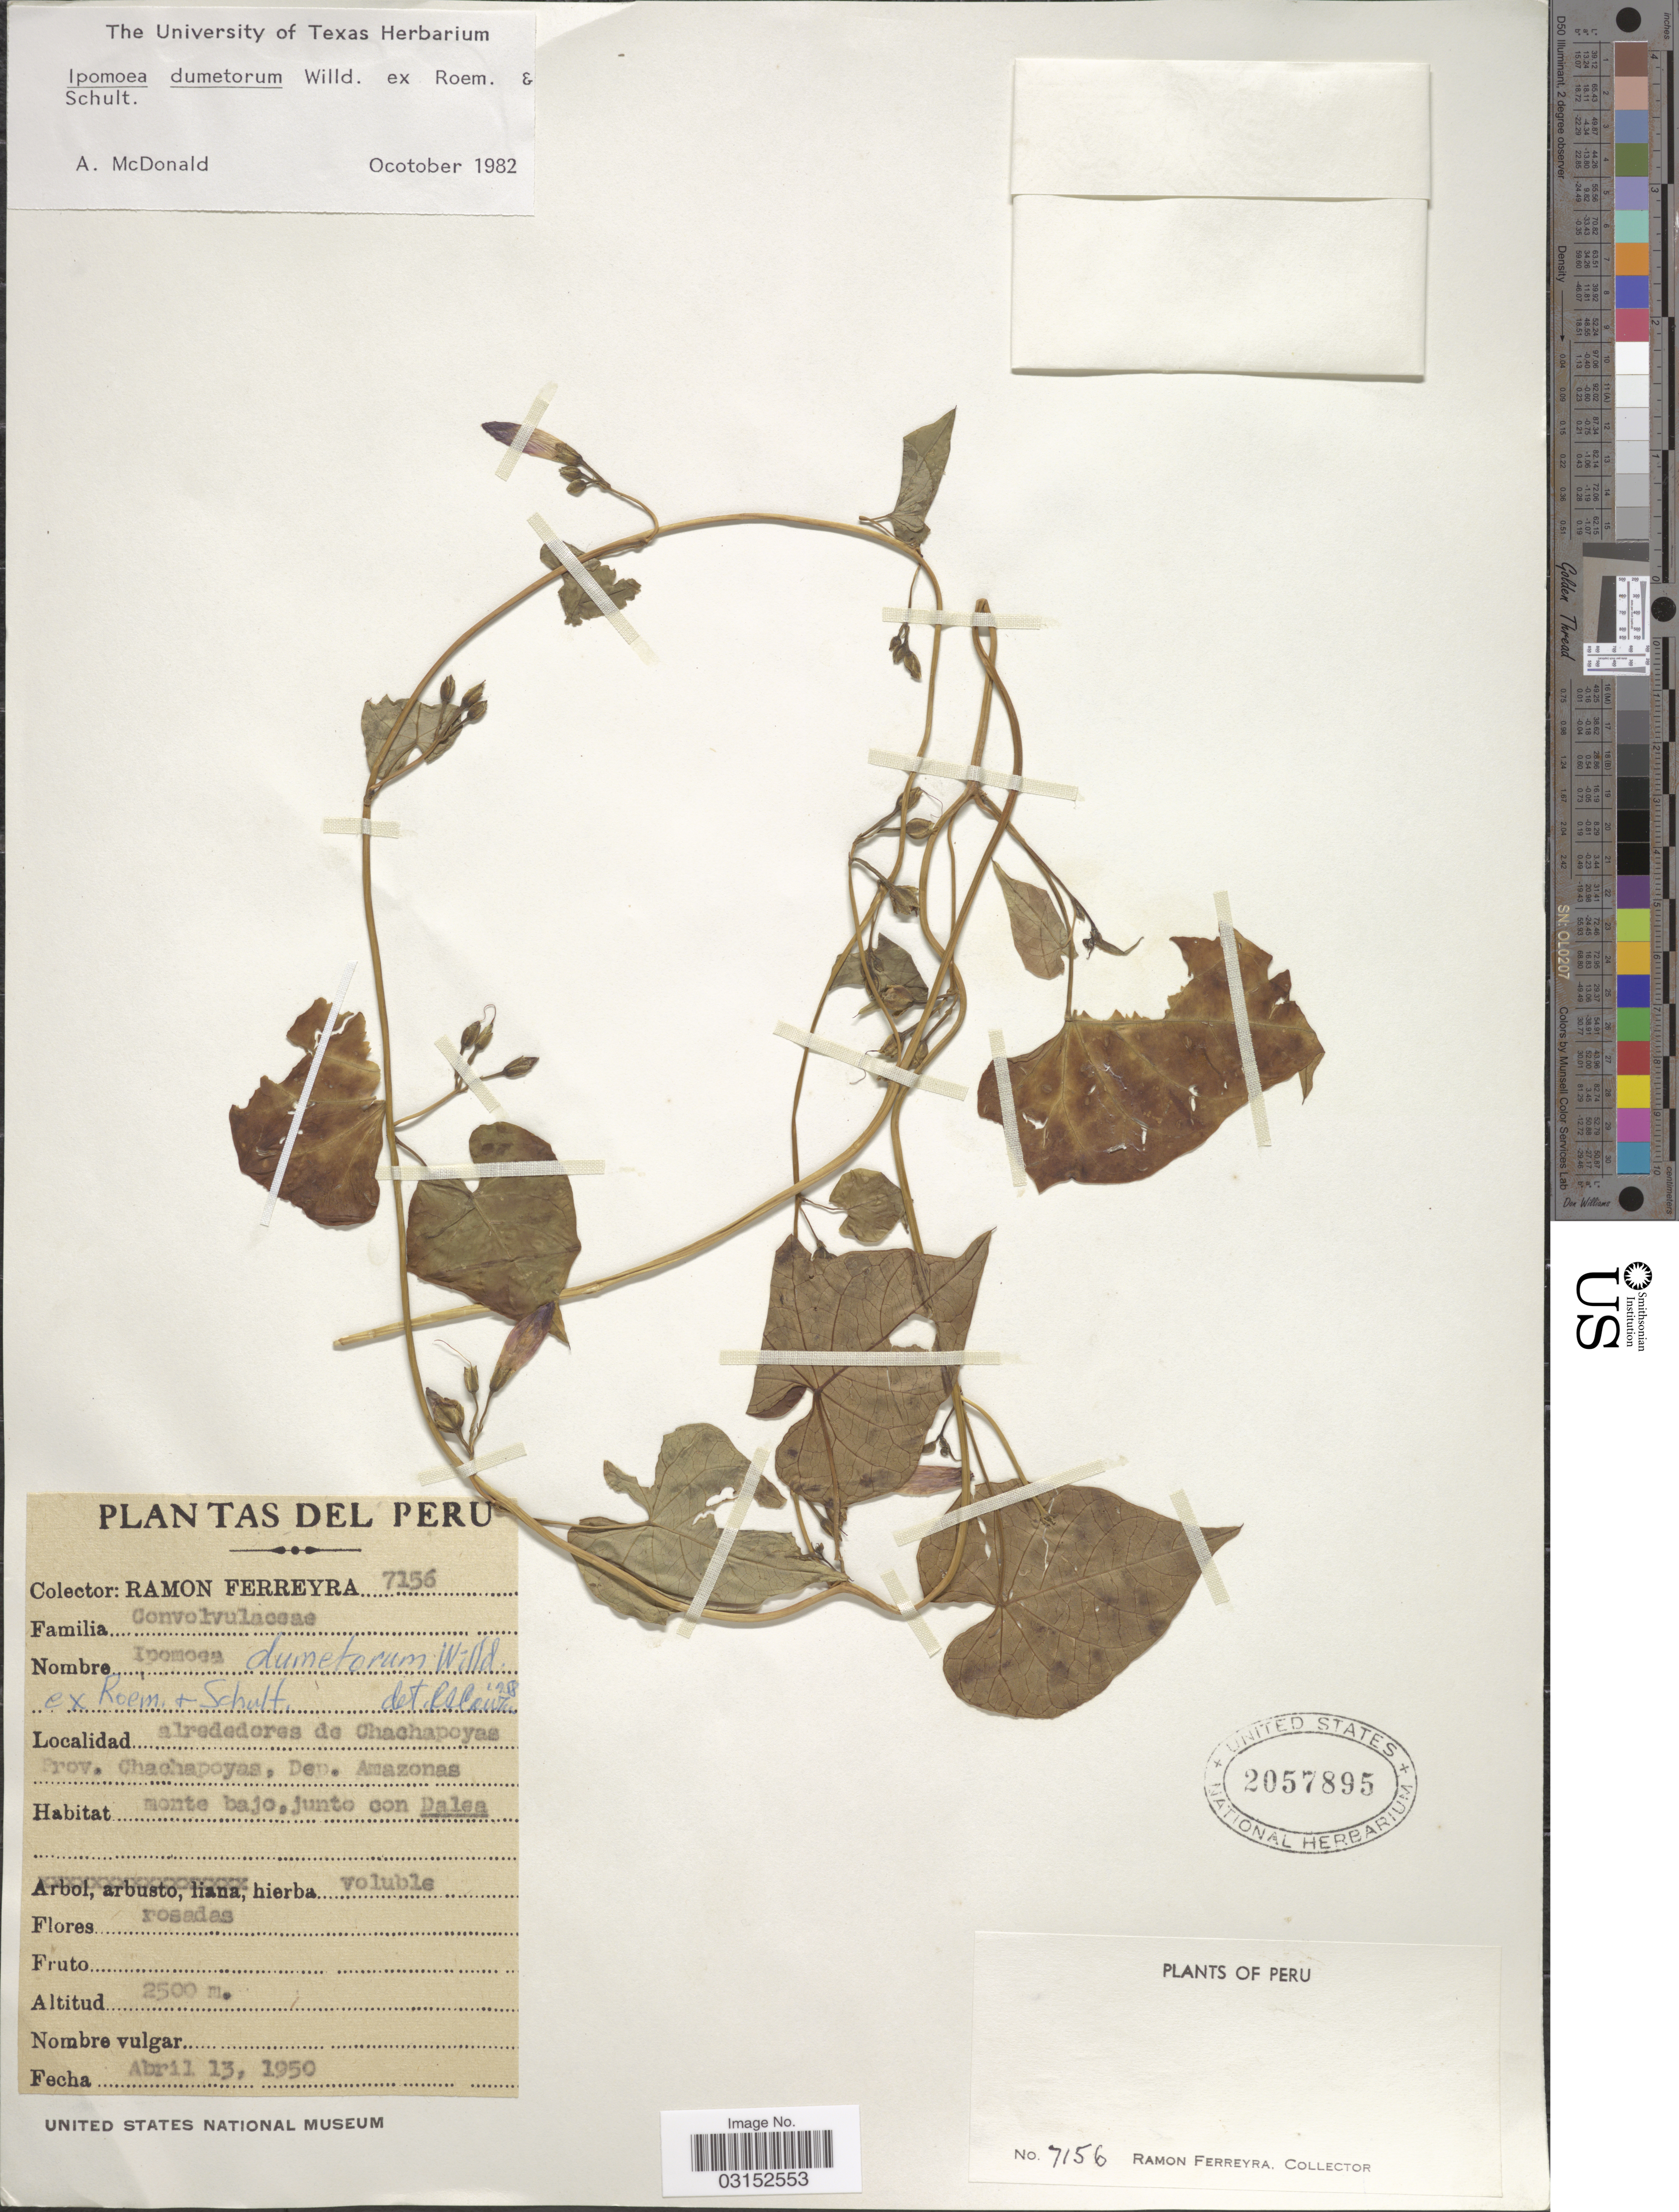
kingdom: Plantae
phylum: Tracheophyta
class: Magnoliopsida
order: Solanales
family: Convolvulaceae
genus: Ipomoea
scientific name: Ipomoea dumetorum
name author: Willd.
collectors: R. A. Ferreyra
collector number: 7156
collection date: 1950-04-13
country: Peru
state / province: Amazonas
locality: Alrededores de Chachapoyas, Prov. Chachapoyas, Dep. Amazonas.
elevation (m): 2500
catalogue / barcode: US 2057895